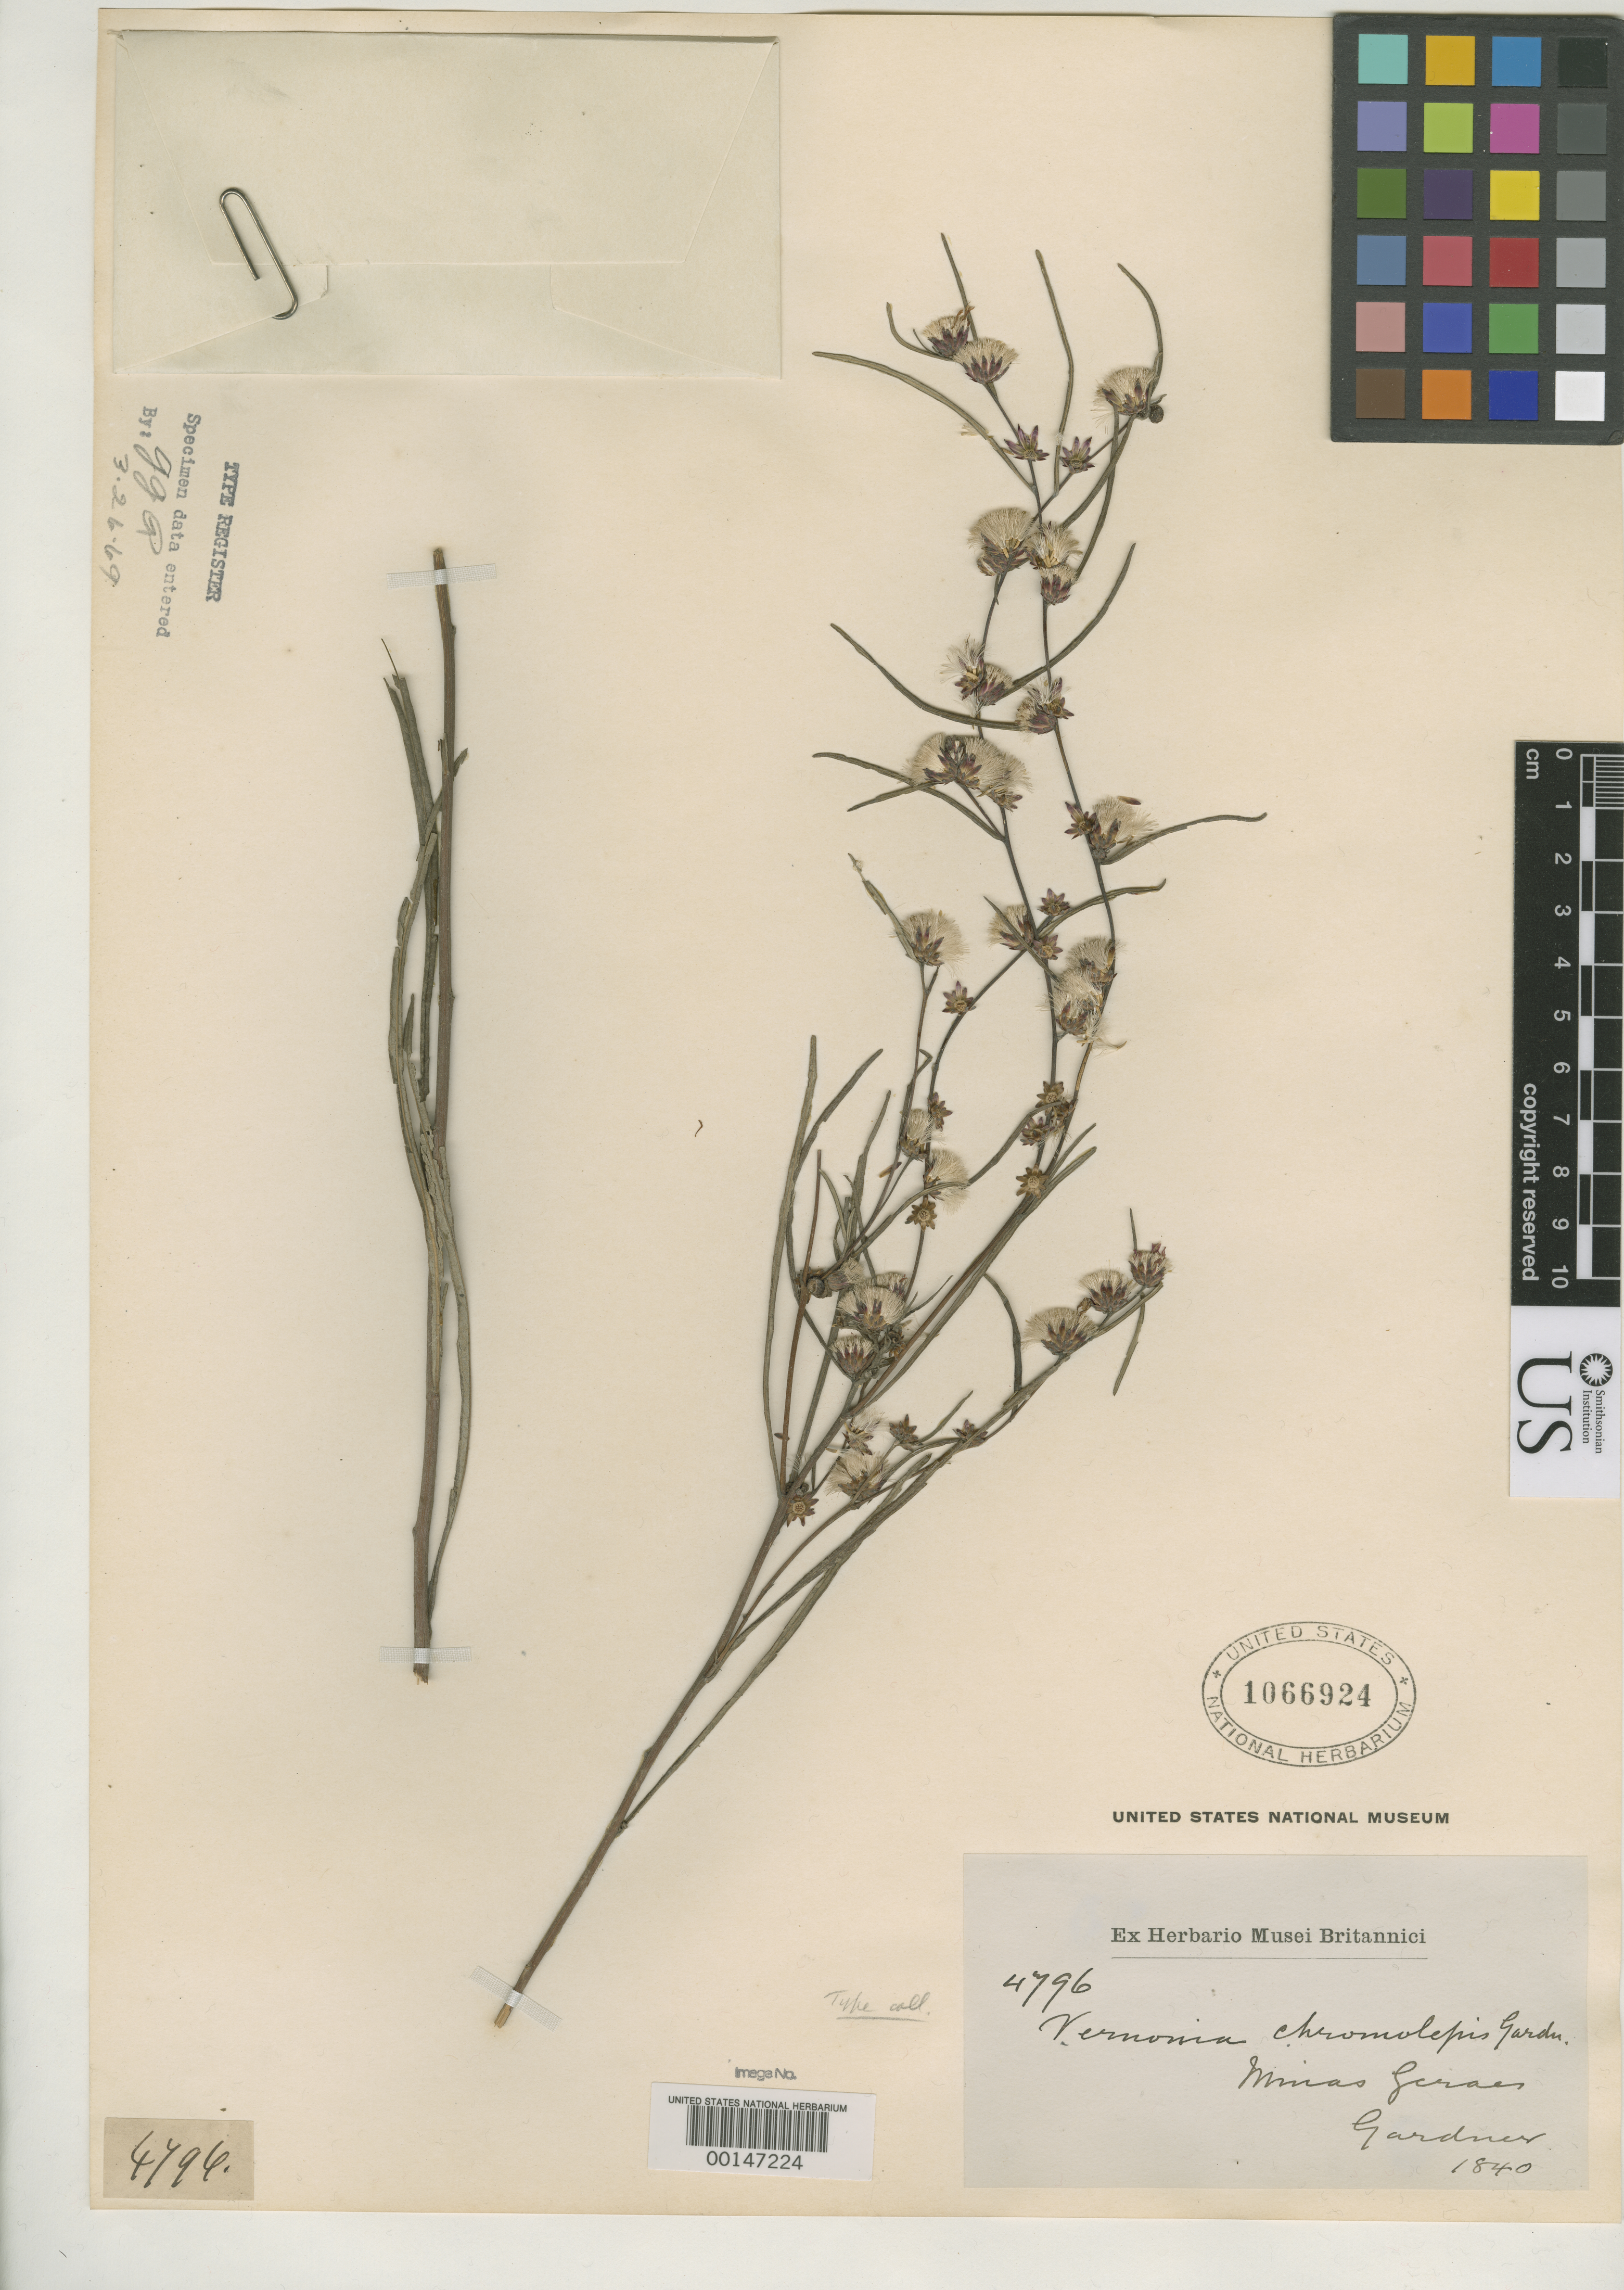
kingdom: Plantae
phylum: Tracheophyta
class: Magnoliopsida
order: Asterales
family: Asteraceae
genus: Vernonia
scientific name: Vernonia chromolepis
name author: Gardner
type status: Isotype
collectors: G. Gardner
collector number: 4796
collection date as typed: Jun 1840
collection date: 1840-06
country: Brazil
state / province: Minas Gerais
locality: Near San Romao, banks of Rio Urucayo.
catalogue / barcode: US 1066924